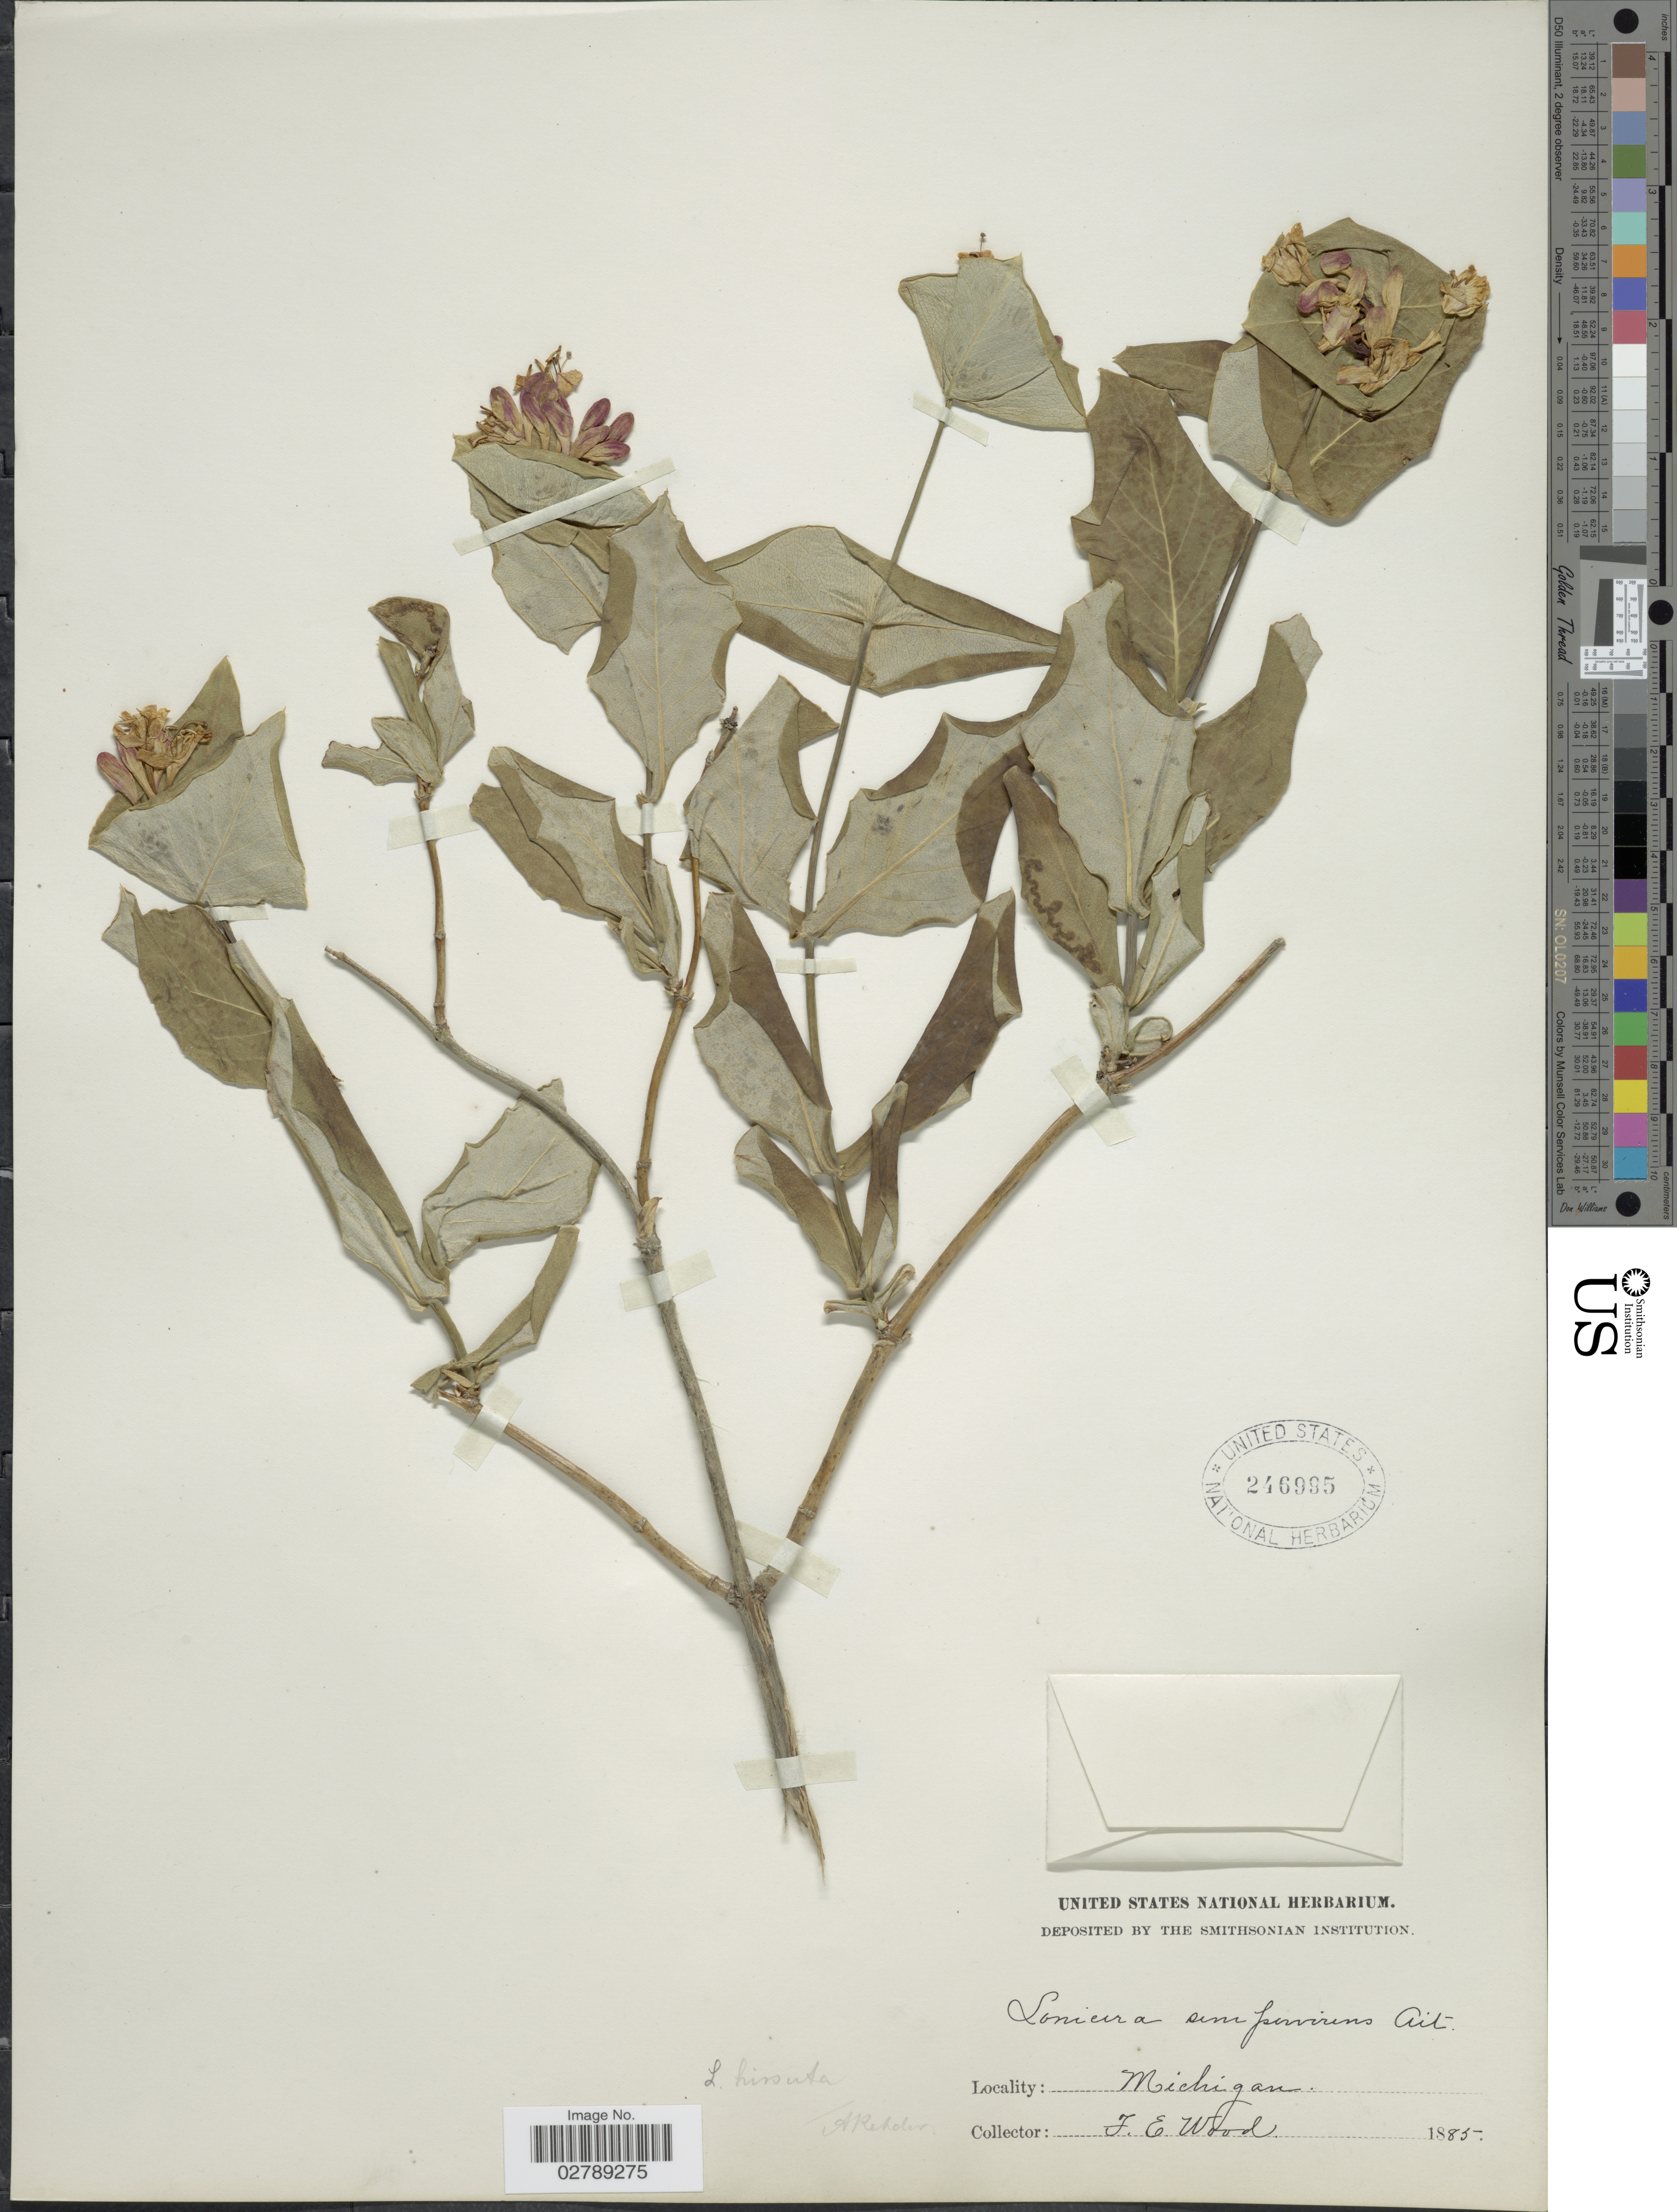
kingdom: Plantae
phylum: Tracheophyta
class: Magnoliopsida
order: Dipsacales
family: Caprifoliaceae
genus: Lonicera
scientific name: Lonicera hirsuta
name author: Eaton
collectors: F. Wood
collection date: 1885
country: United States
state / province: Michigan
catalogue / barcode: US 246995